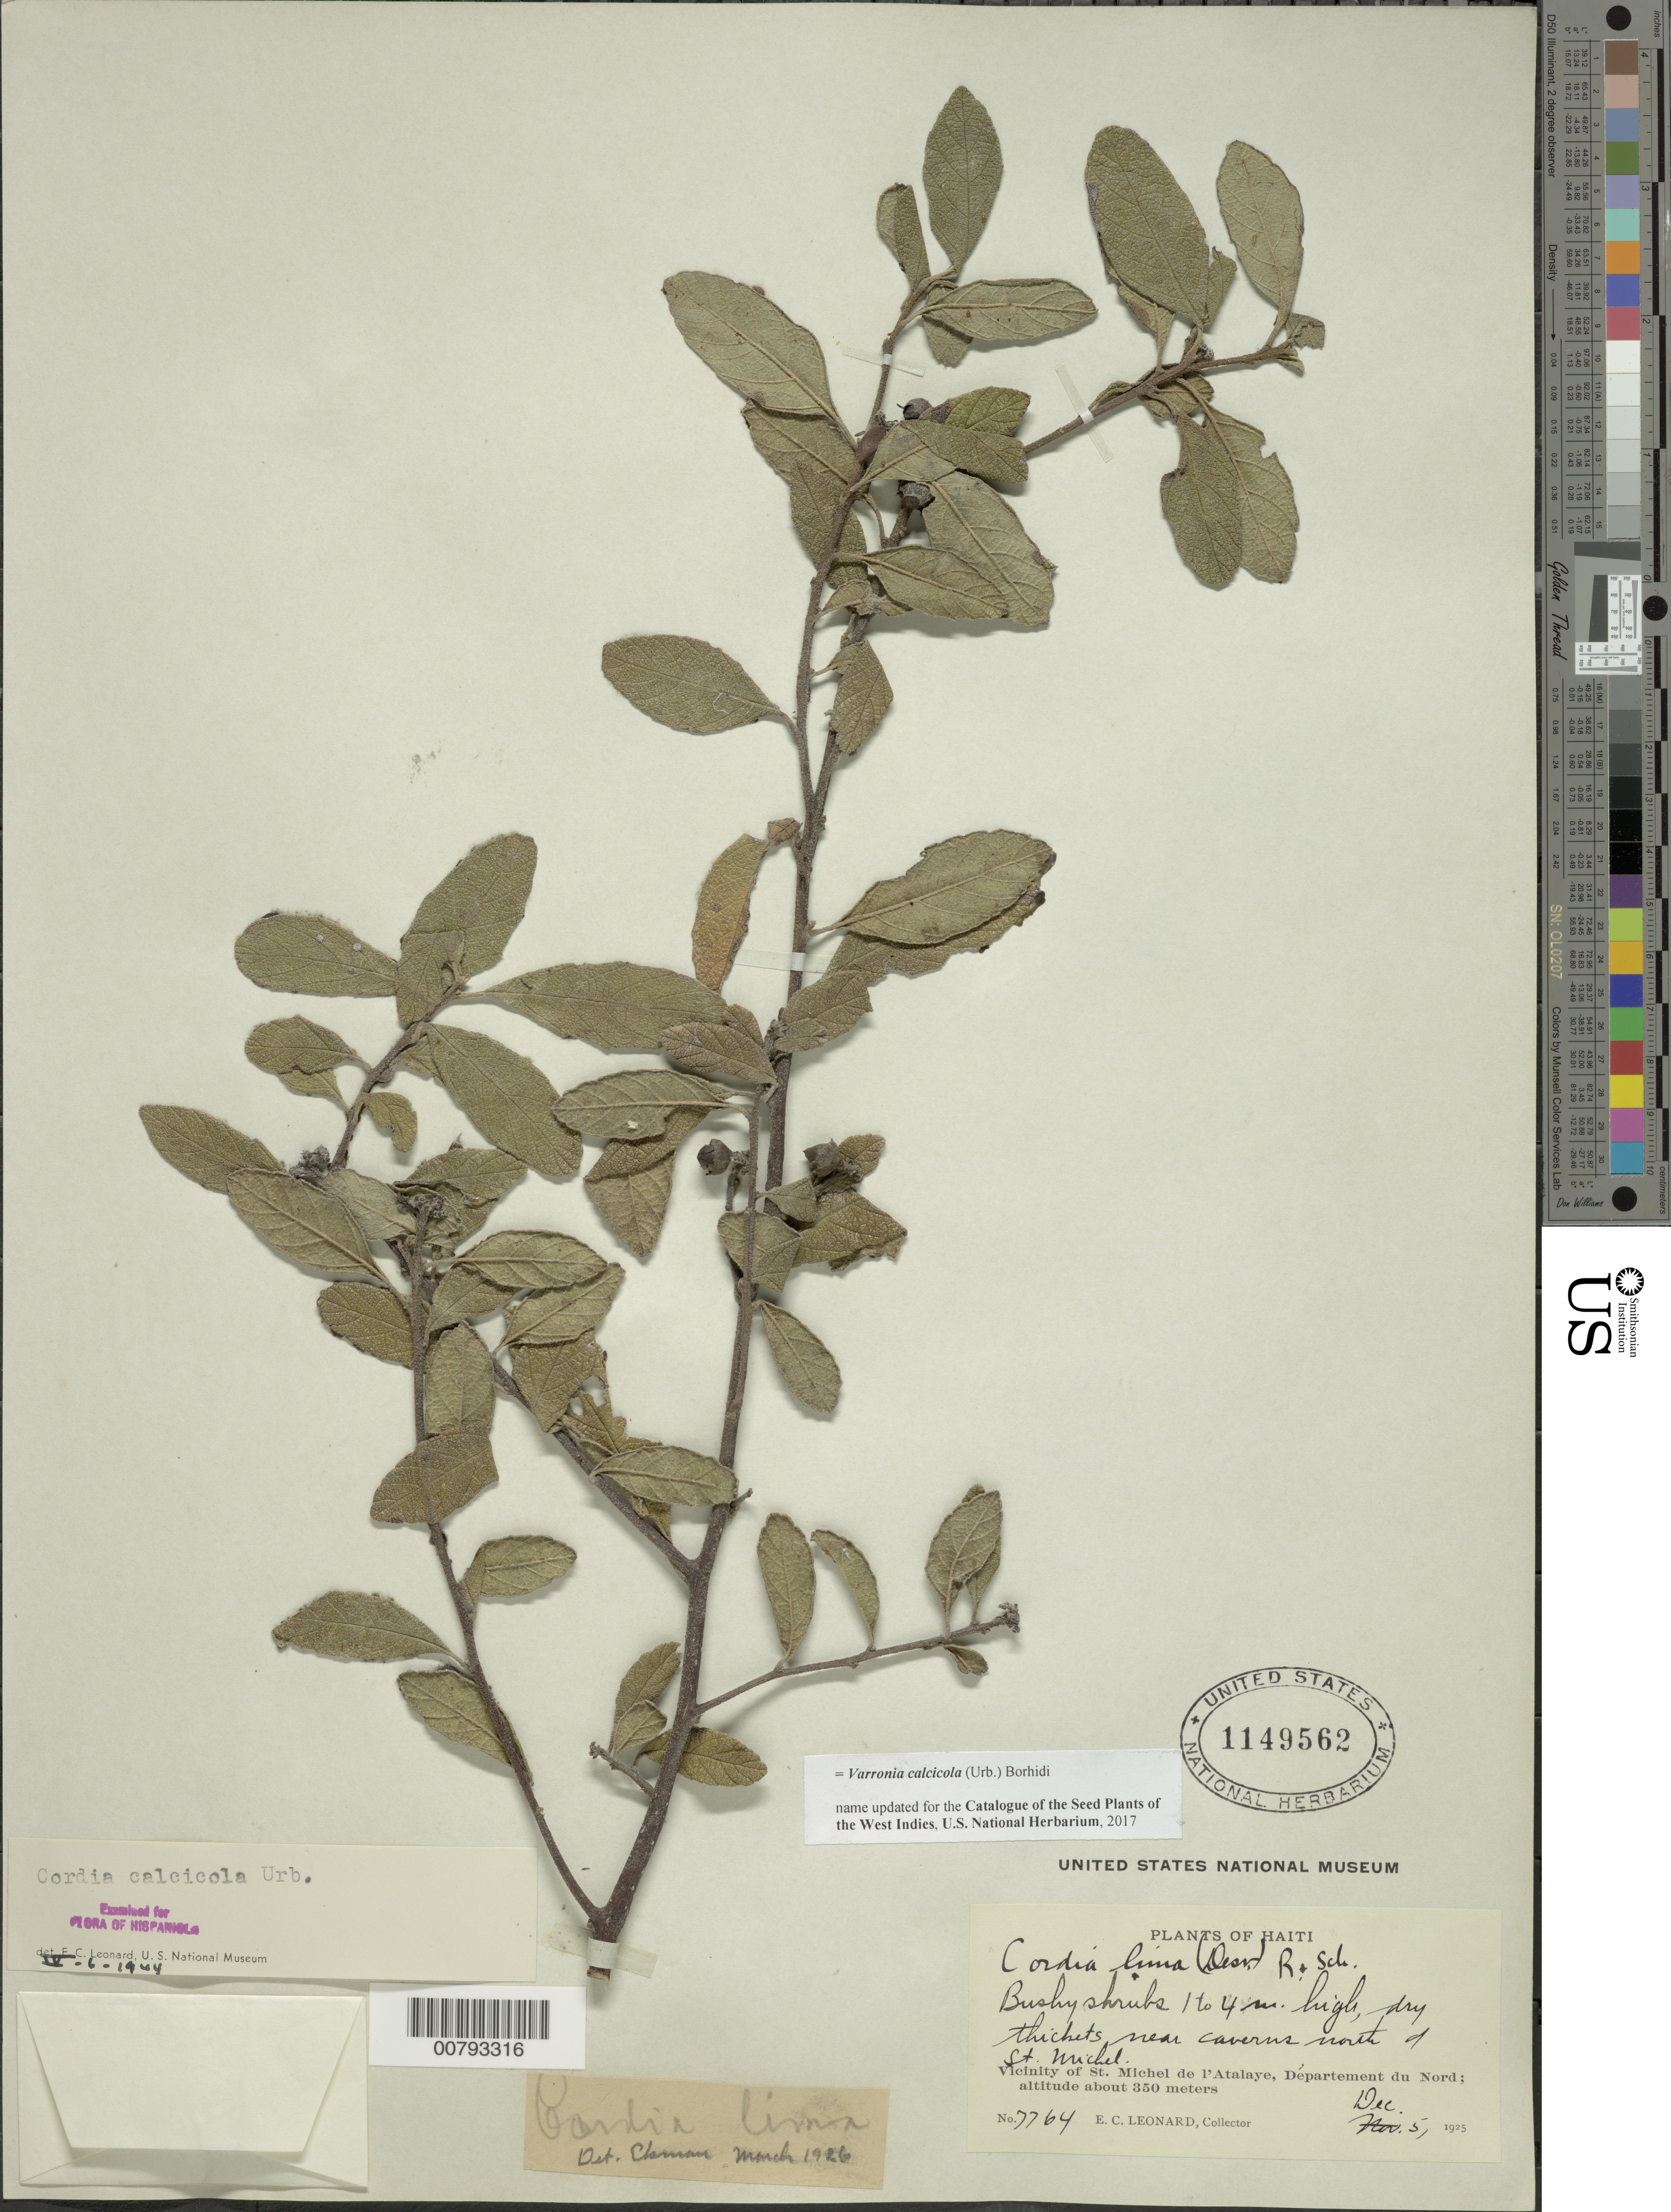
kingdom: Plantae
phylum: Tracheophyta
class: Magnoliopsida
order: Boraginales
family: Cordiaceae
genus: Varronia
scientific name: Varronia calcicola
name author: (Urb.) Borhidi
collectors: E. C. Leonard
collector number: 7764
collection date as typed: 05 Dec 1925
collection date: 1925-12-05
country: Haiti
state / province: Nord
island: Hispaniola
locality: St. Michel de l'Atalaye vicinity, near caverns north of St. Michel.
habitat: Dry thickets.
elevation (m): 350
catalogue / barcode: US 1149562